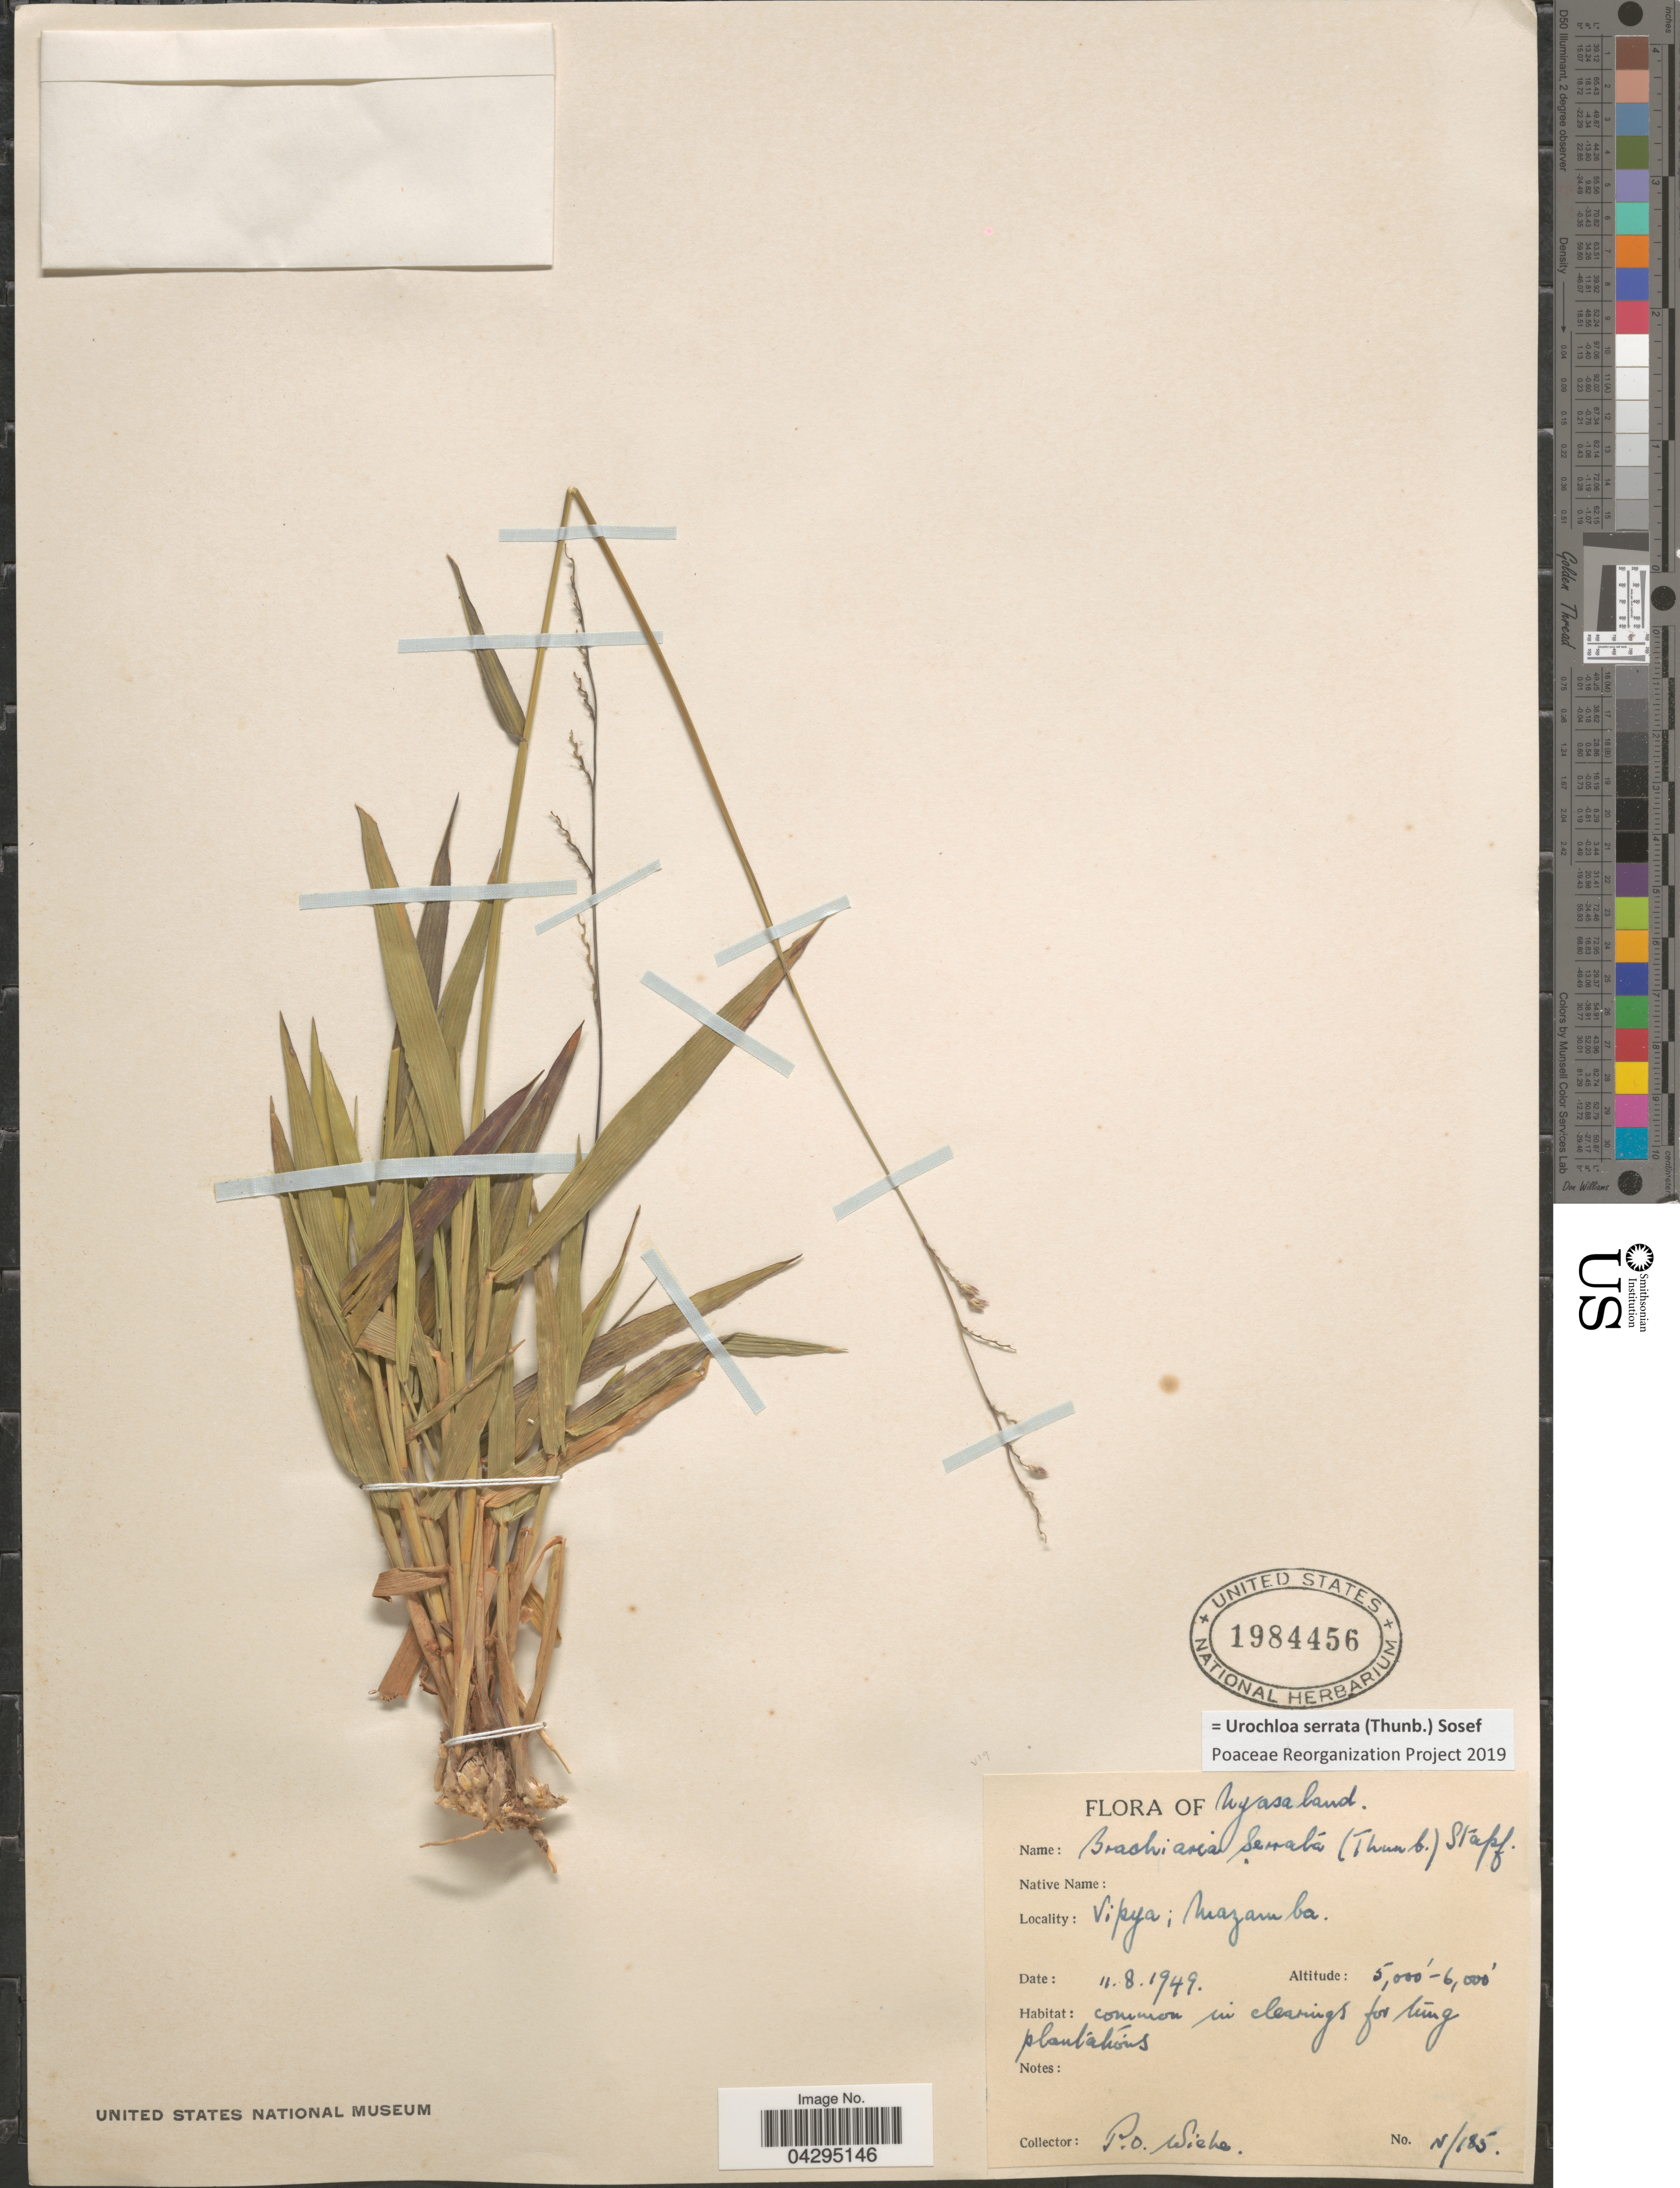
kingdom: Plantae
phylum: Tracheophyta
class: Liliopsida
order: Poales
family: Poaceae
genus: Urochloa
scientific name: Urochloa serrata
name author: (Thunb.) Sosef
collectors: P. Wiehe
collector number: N/185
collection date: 1949-08-11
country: Malawi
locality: Nyasaland. Vipya; Mazamba. Common in clearings for tung plantations.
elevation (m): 1524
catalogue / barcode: US 1984456